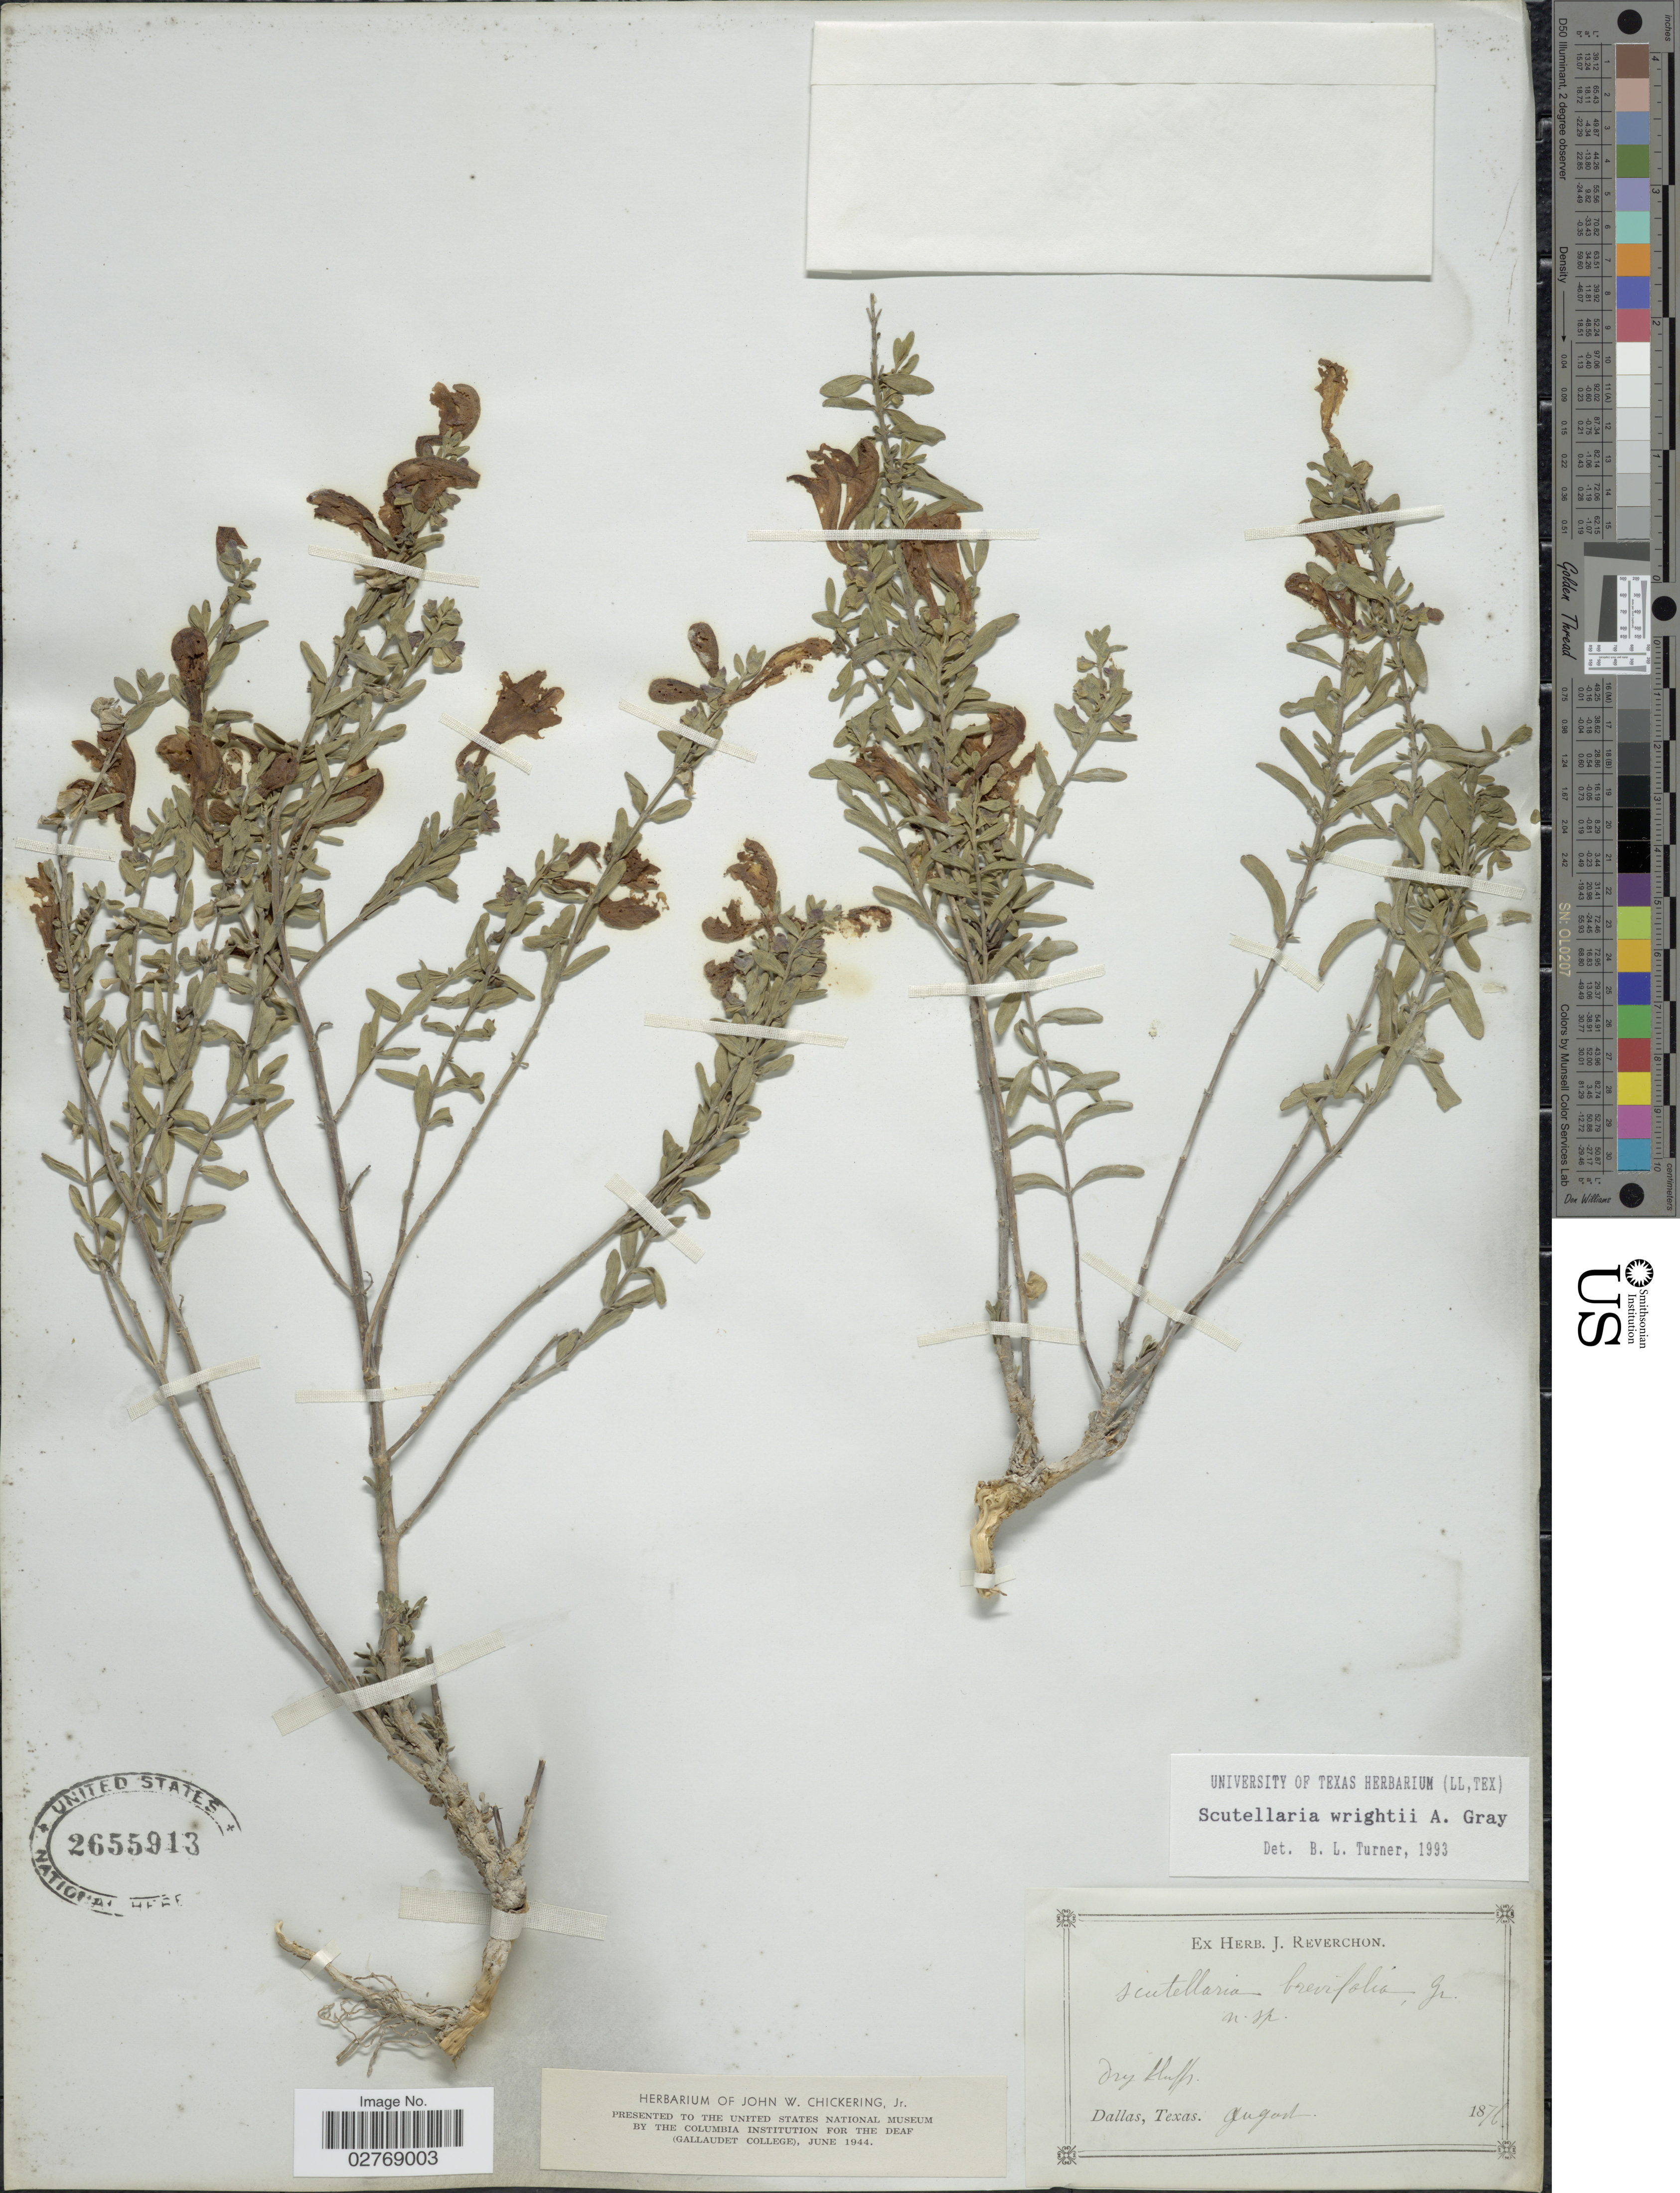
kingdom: Plantae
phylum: Tracheophyta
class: Magnoliopsida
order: Lamiales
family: Lamiaceae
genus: Scutellaria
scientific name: Scutellaria wrightii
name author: A. Gray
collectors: ex herb. J. Reverchon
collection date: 1876-08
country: United States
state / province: Texas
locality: Dallas.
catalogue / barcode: US 2655913